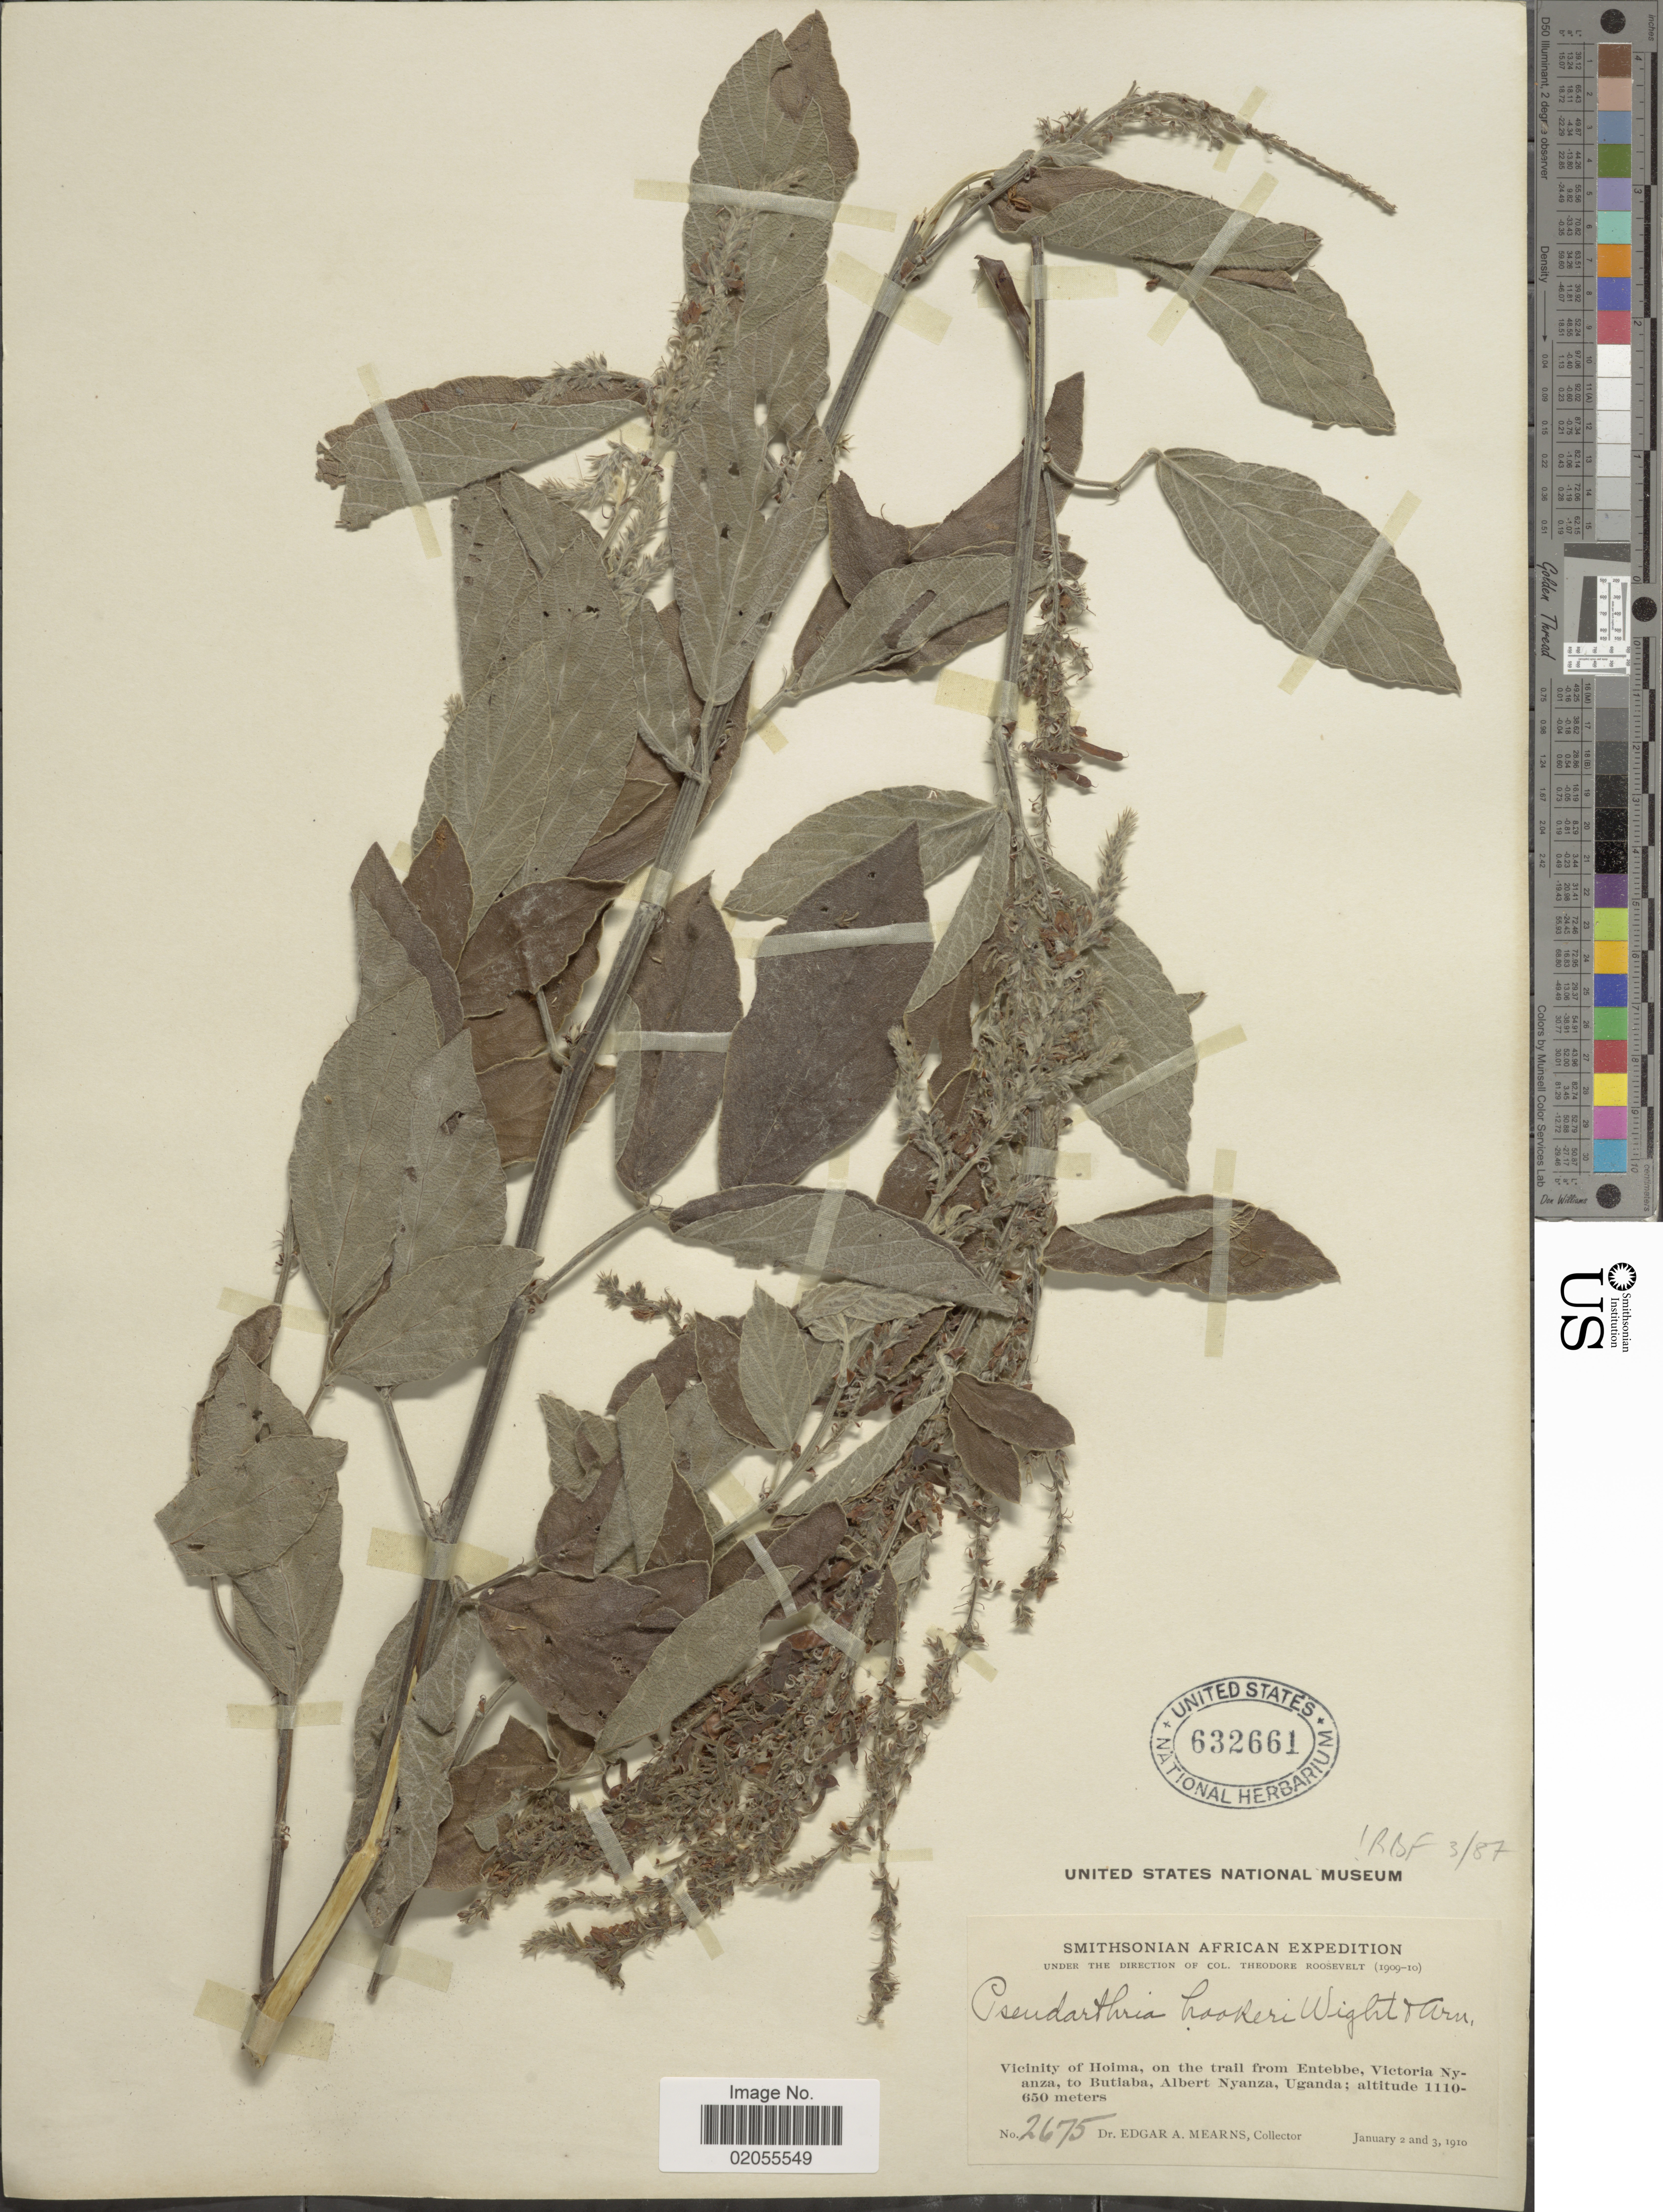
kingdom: Plantae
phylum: Tracheophyta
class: Magnoliopsida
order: Fabales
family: Fabaceae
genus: Pseudarthria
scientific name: Pseudarthria hookeri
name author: Wight & Arn.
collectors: E. A. Mearns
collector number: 2675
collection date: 1910-01-02/1910-01-03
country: Uganda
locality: Vicinity of Hoima, on the trail from Entebbe, Victoria Nyanza, to Butiaba, Albert Nyanza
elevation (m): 650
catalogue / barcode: US 632661